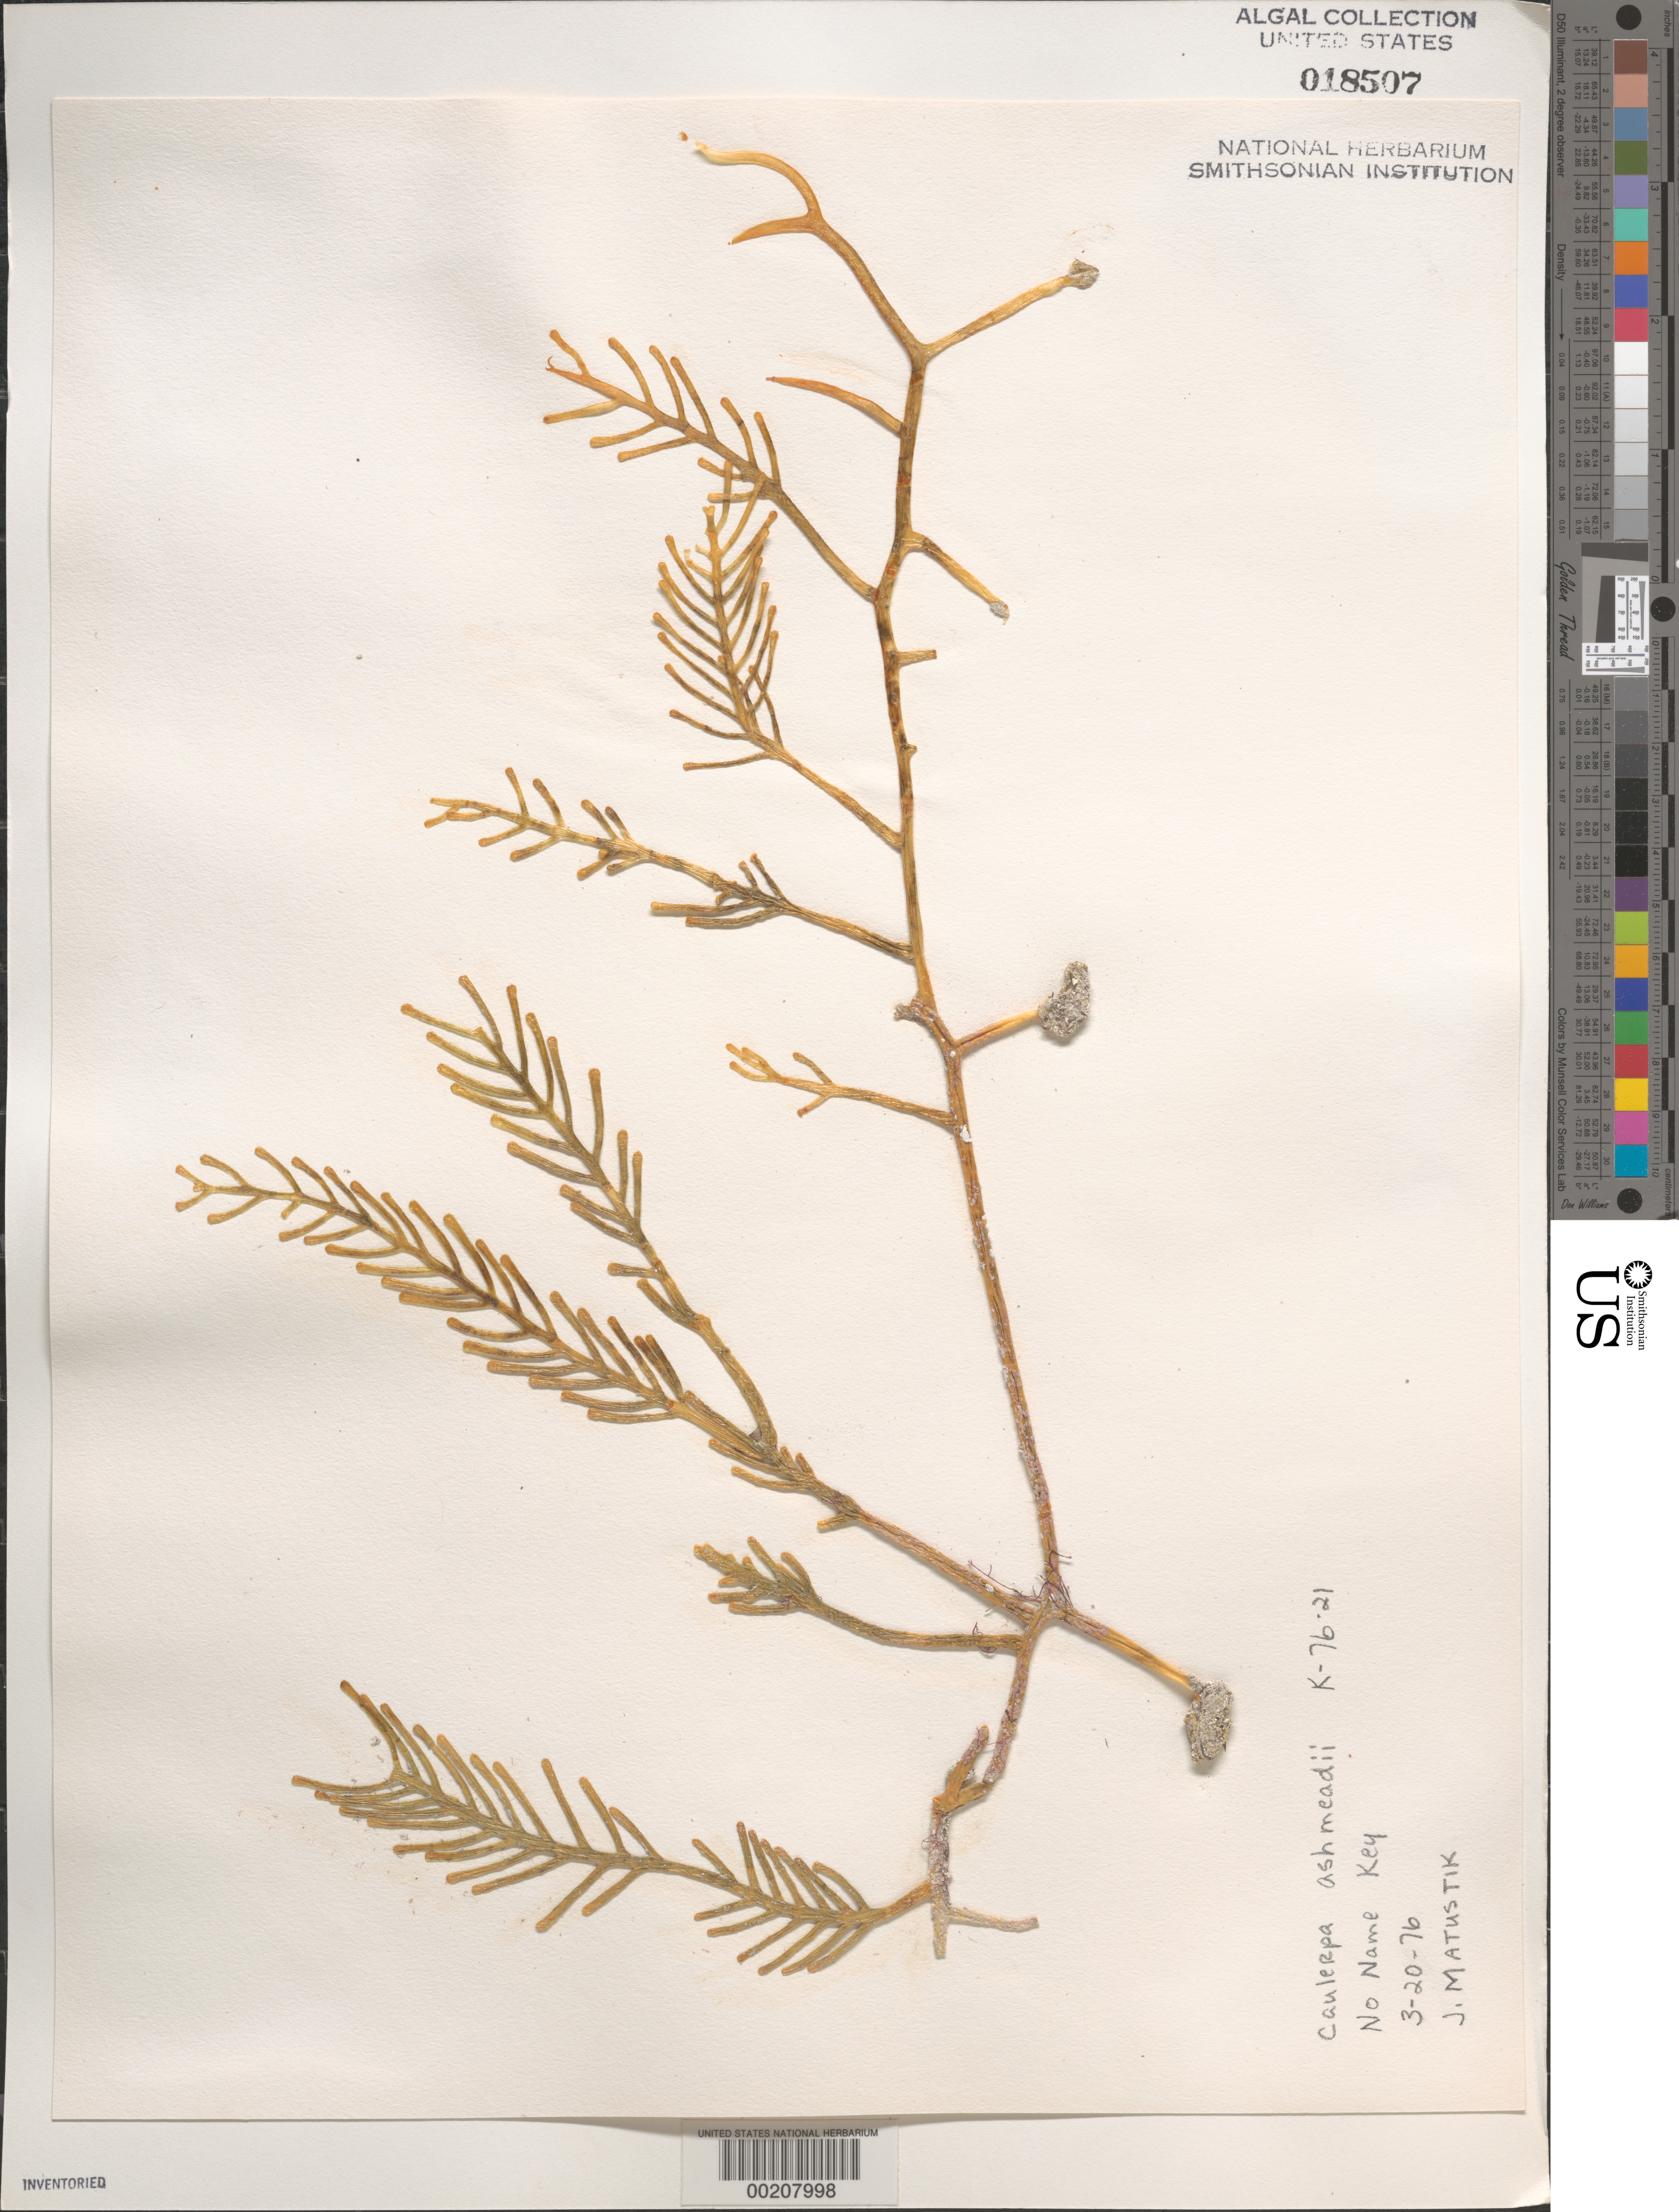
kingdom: Plantae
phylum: Chlorophyta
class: Ulvophyceae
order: Bryopsidales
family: Caulerpaceae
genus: Caulerpa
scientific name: Caulerpa ashmeadii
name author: Harv.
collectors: J. Matustik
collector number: K-76-21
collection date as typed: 20 Mar 1976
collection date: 1976-03-20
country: United States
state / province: Florida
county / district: Monroe County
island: No Name Key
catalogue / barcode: US 18507